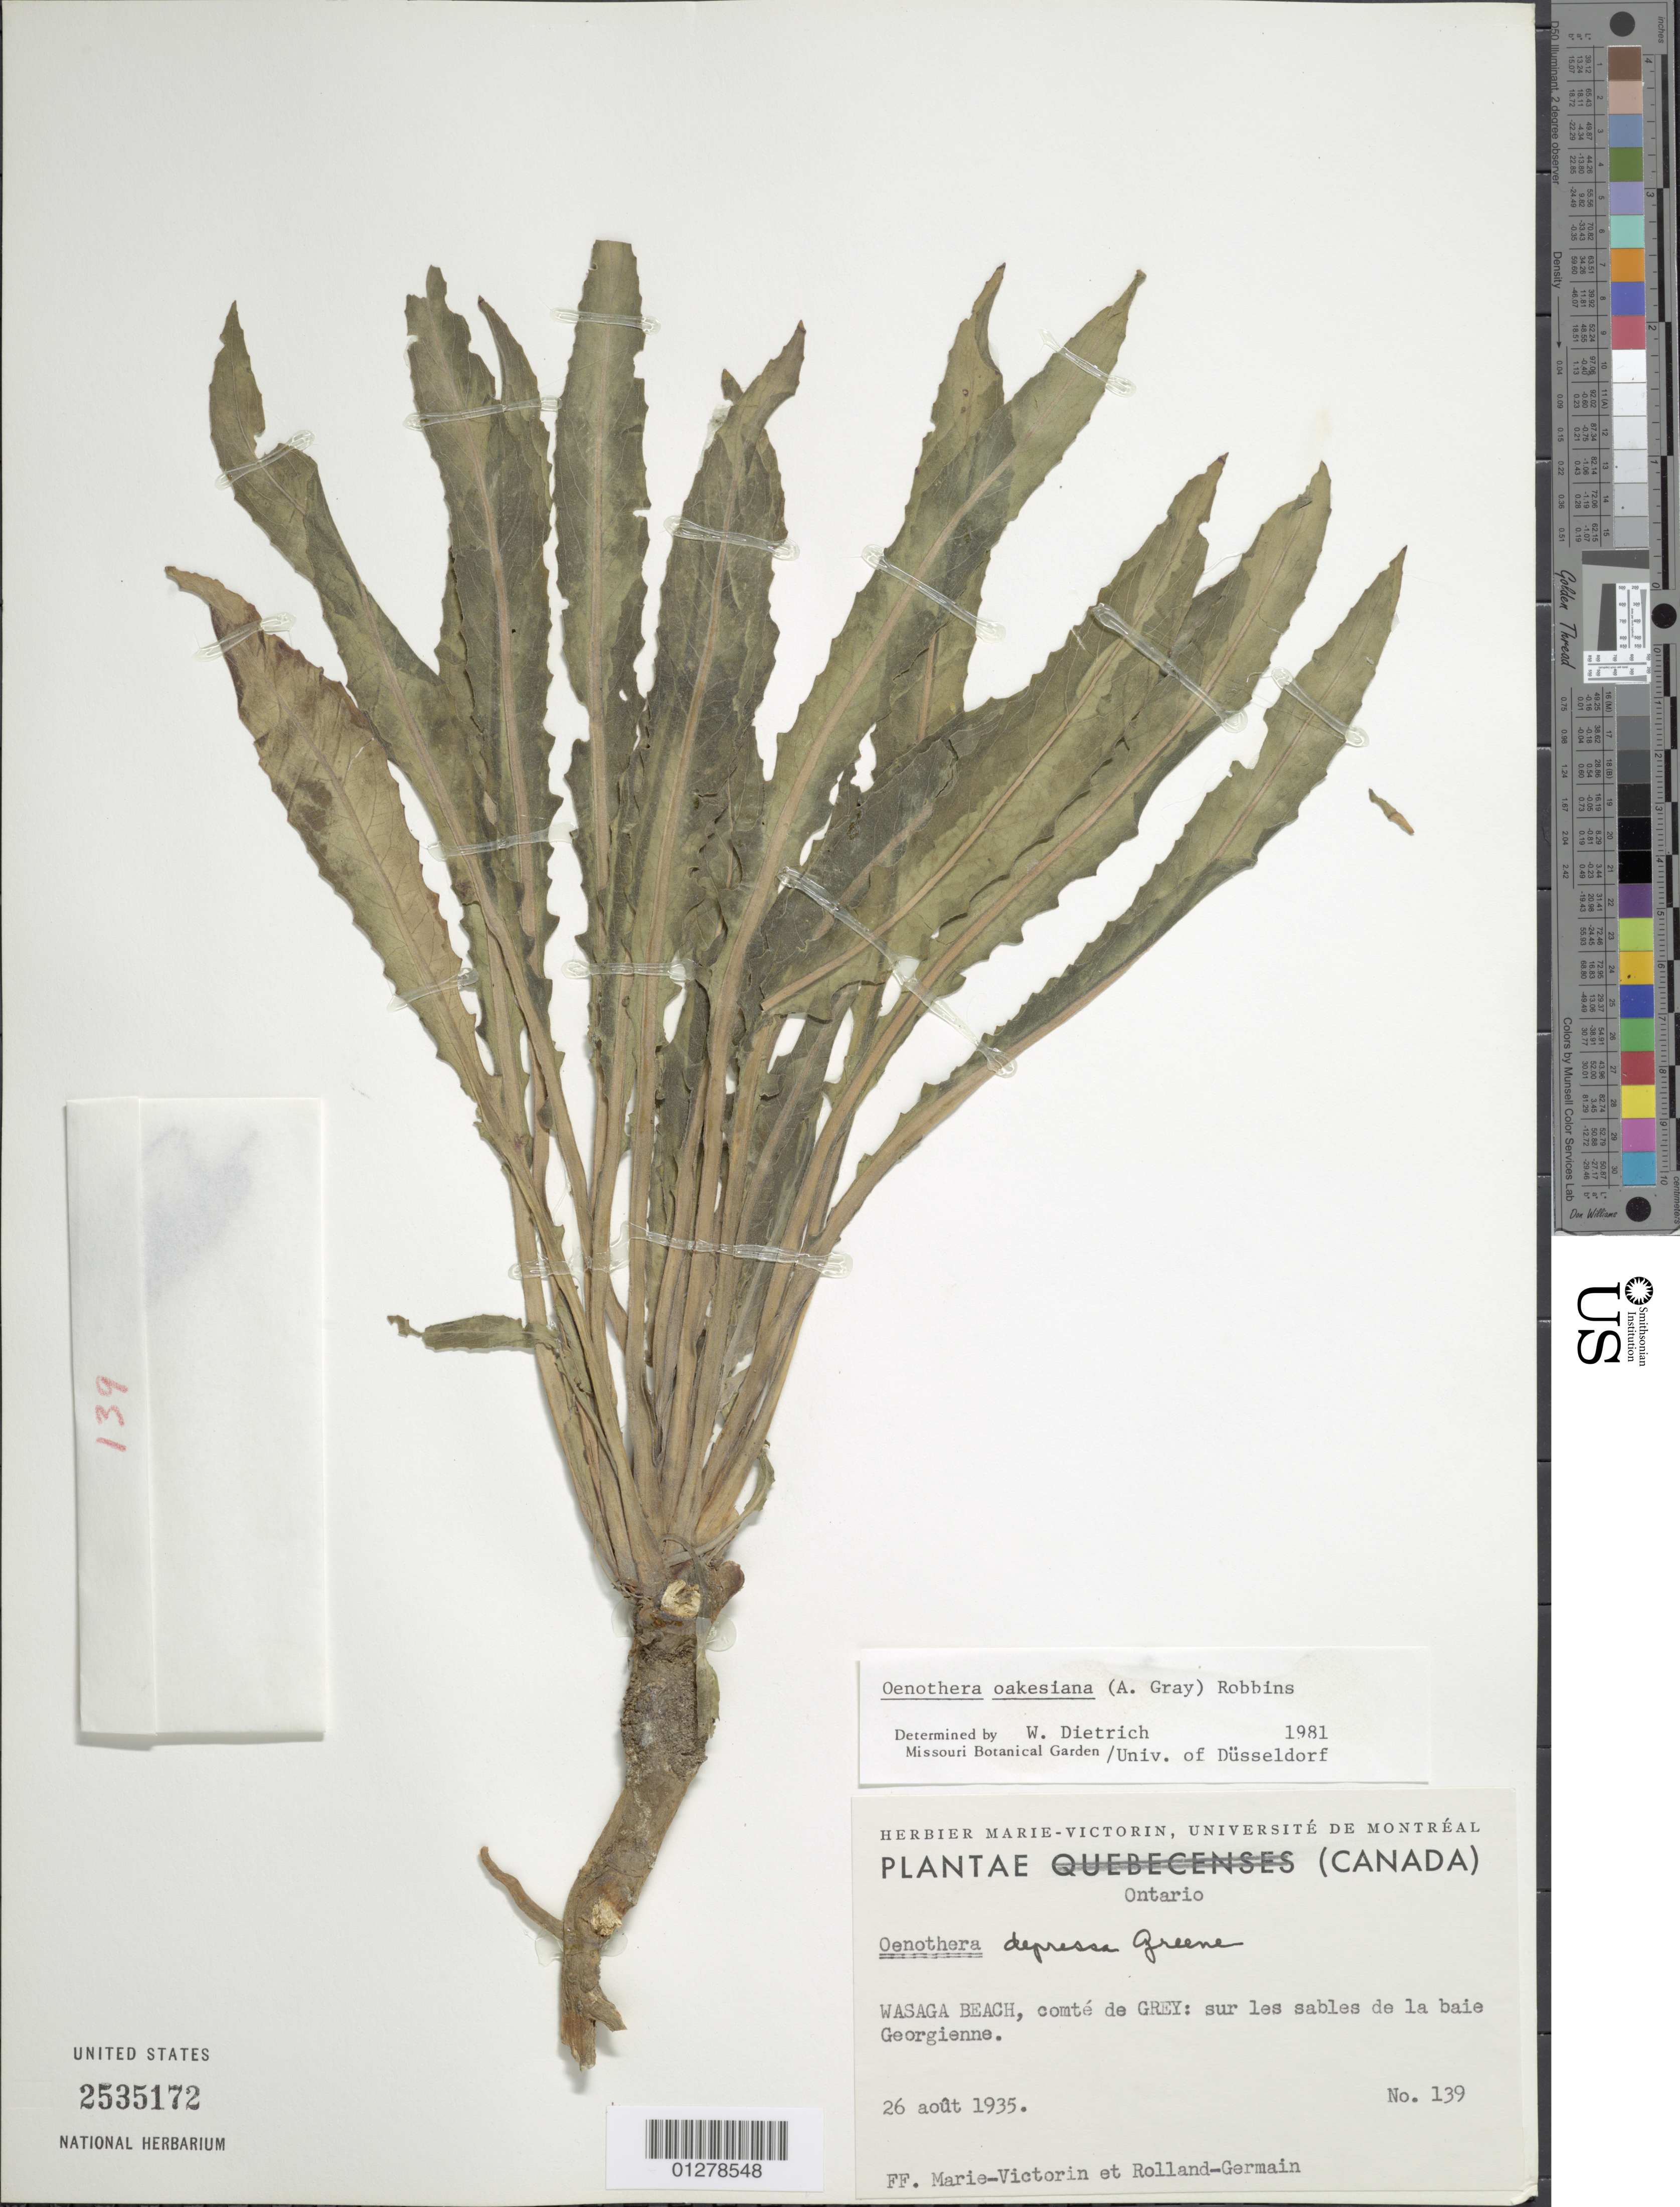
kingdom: Plantae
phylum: Tracheophyta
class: Magnoliopsida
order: Myrtales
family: Onagraceae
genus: Oenothera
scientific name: Oenothera oakesiana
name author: (A. Gray) J.W. Robbins ex S. Watson & J.M. Coult.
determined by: Dietrich, W.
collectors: Fr. Marie-Victorin & Rolland-Germain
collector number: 139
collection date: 1935-08-26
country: Canada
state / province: Ontario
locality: Wasaga Beach, comte de GREY: sur les sables de la baie Georginne.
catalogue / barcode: US 2535172